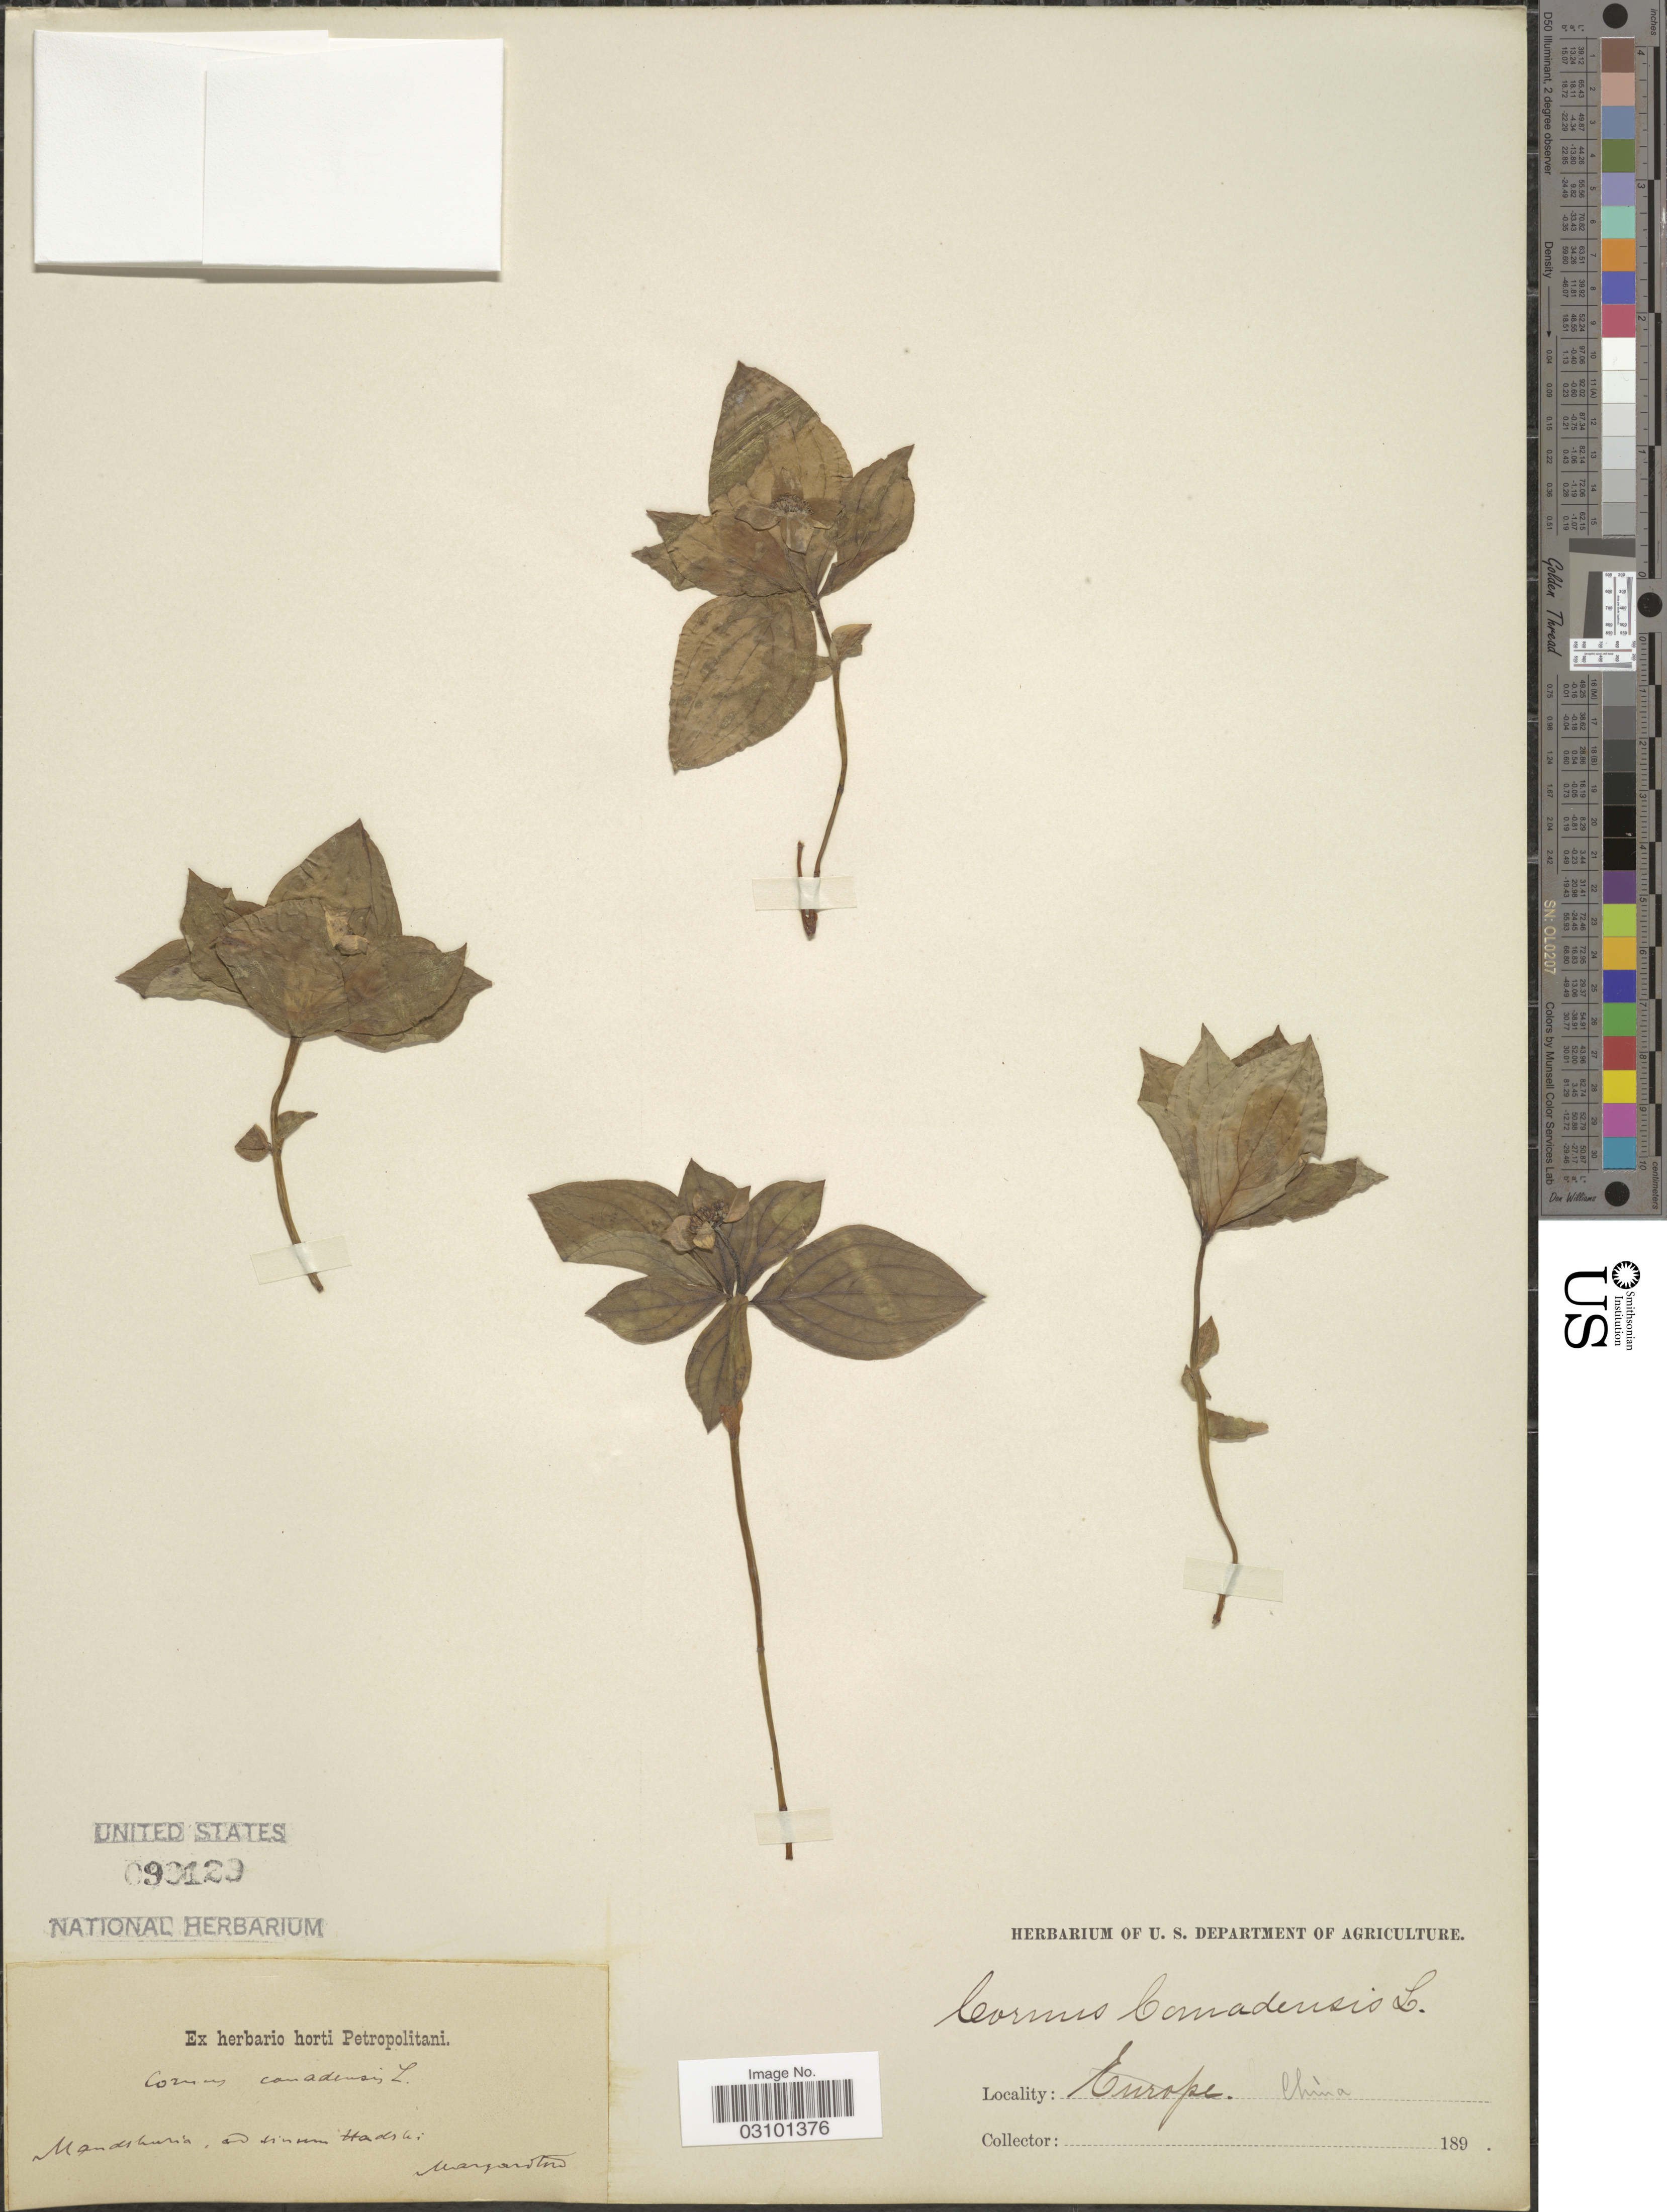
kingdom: Plantae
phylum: Tracheophyta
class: Magnoliopsida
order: Cornales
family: Cornaceae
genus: Cornus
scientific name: Cornus canadensis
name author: L.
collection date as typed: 189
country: China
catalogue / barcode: US 90129